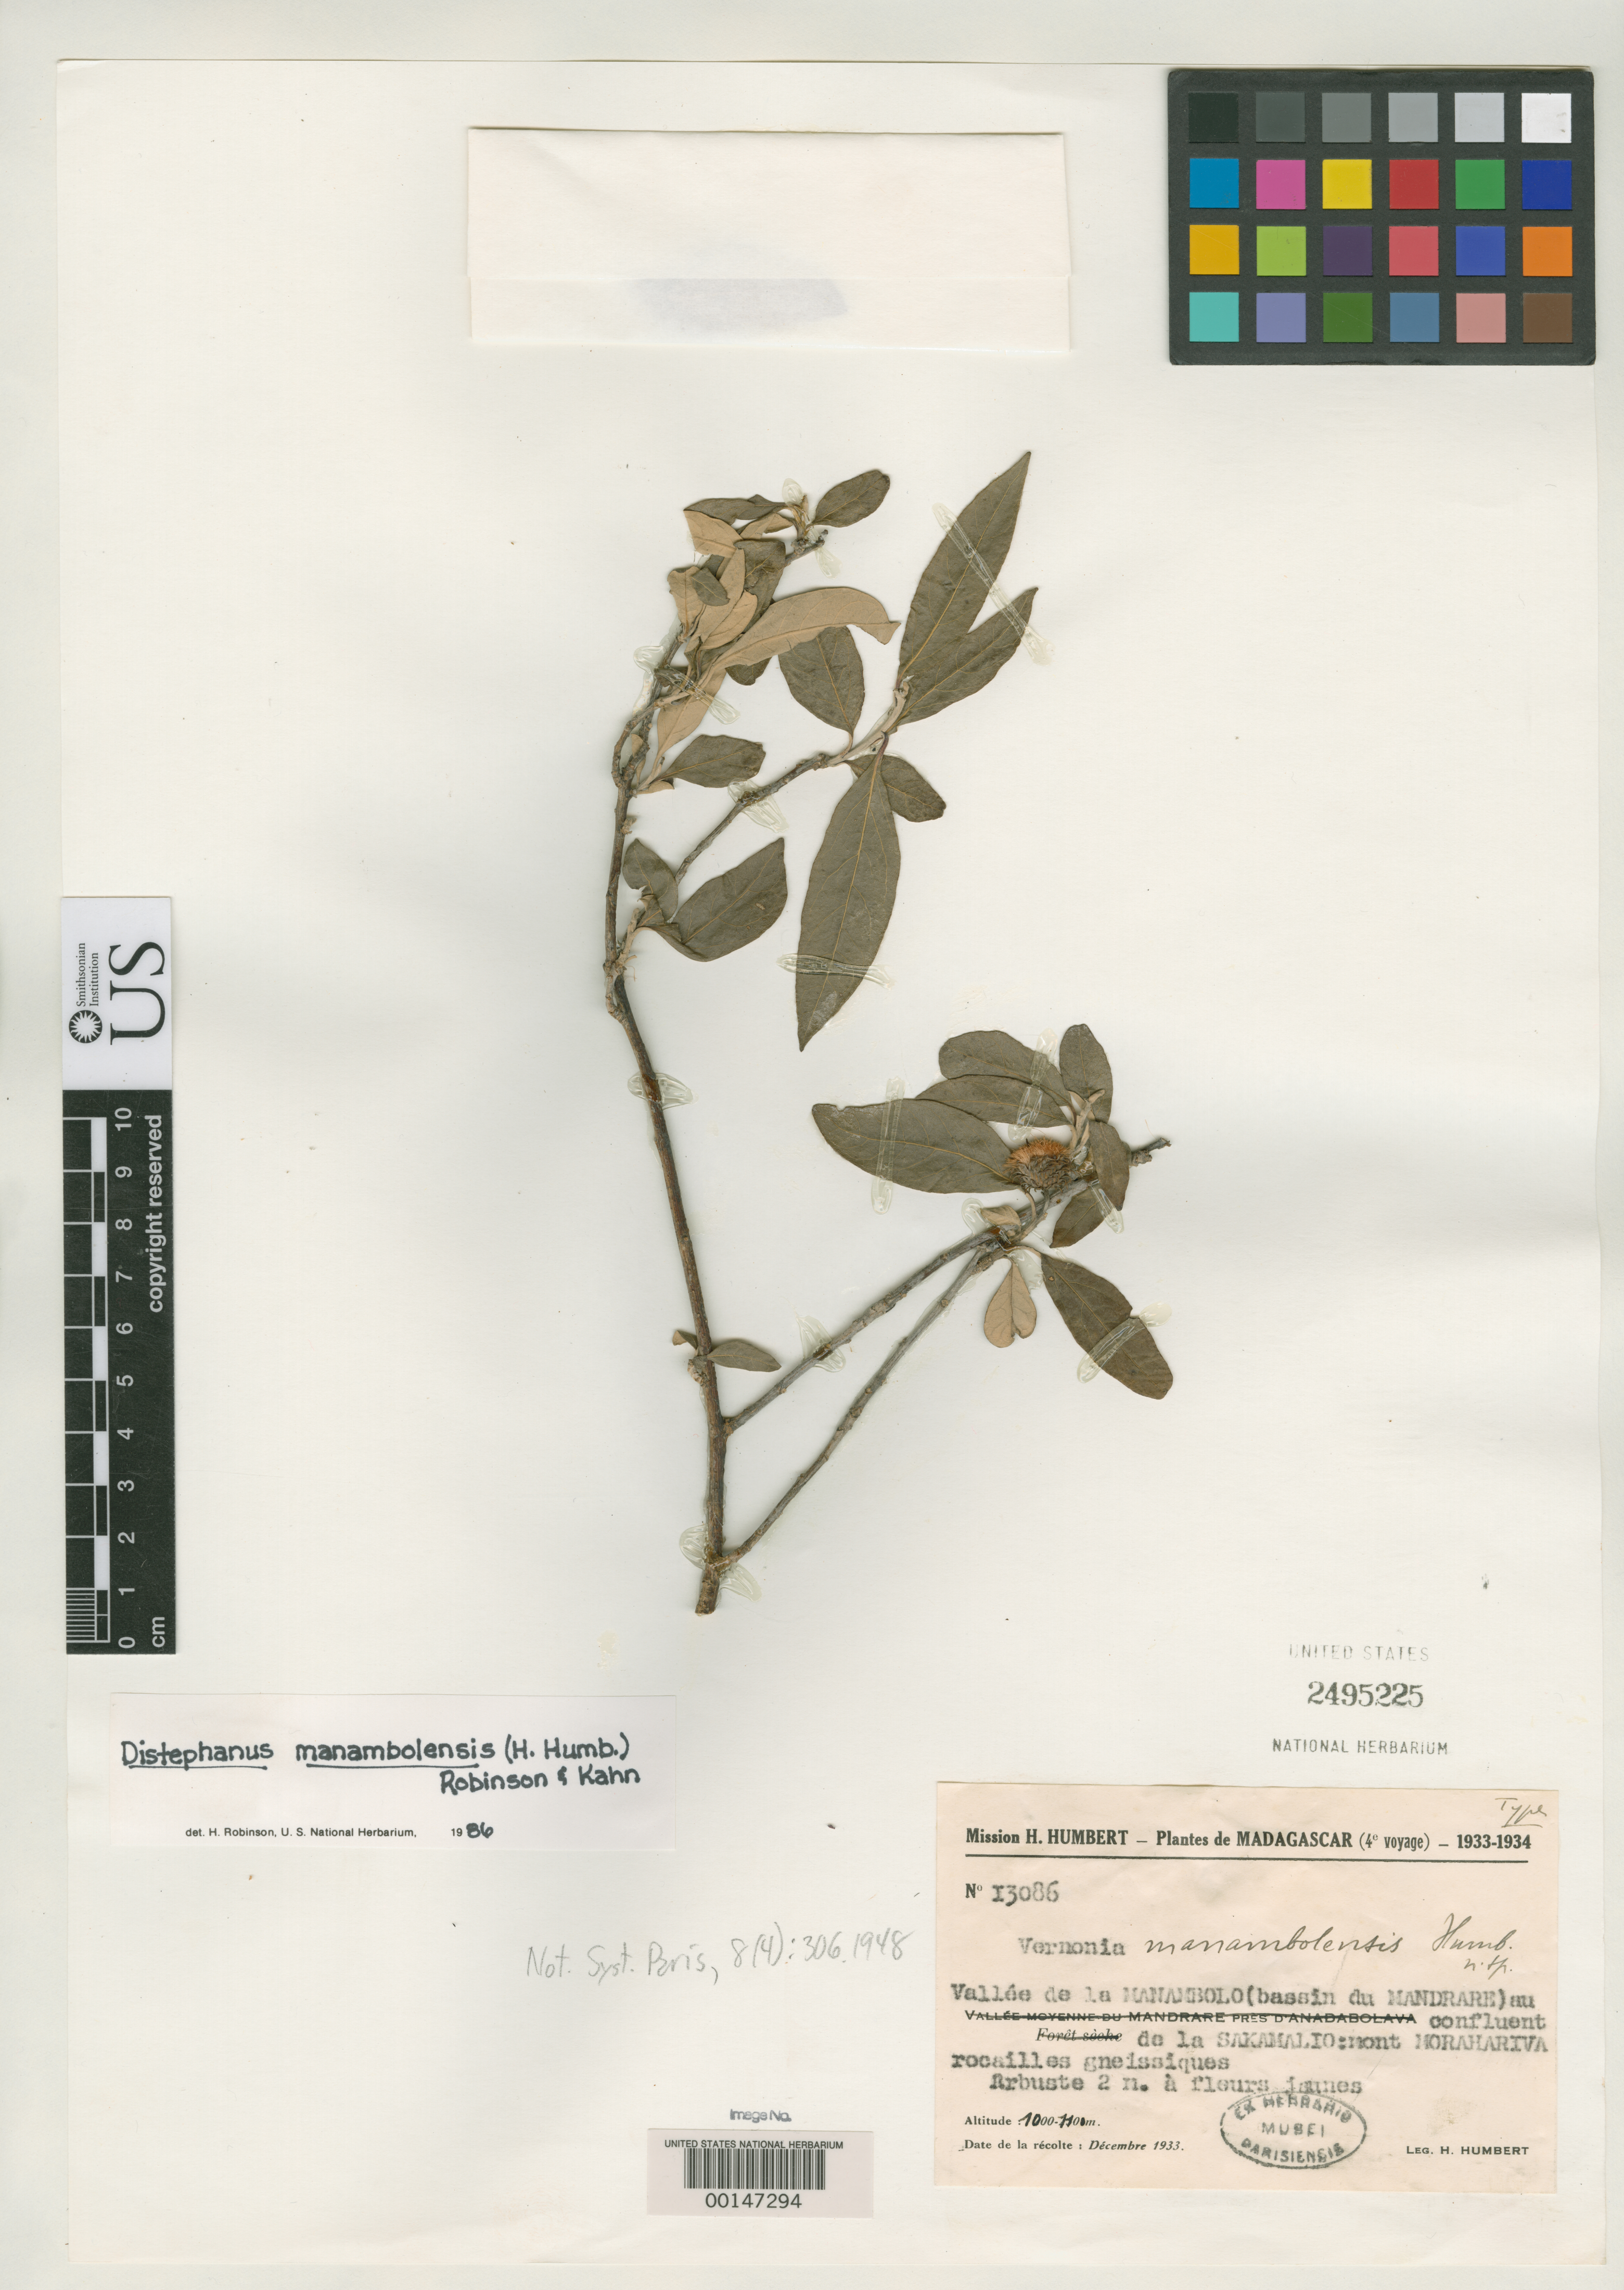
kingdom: Plantae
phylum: Tracheophyta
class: Magnoliopsida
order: Asterales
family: Asteraceae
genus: Vernonia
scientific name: Vernonia manambolensis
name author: Humbert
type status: Isotype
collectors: H. Humbert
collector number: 13086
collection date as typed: Dec 1933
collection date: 1933-12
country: Madagascar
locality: Vallee de La Manambolo (bassin du Mandrare).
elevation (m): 1000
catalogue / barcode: US 2495225